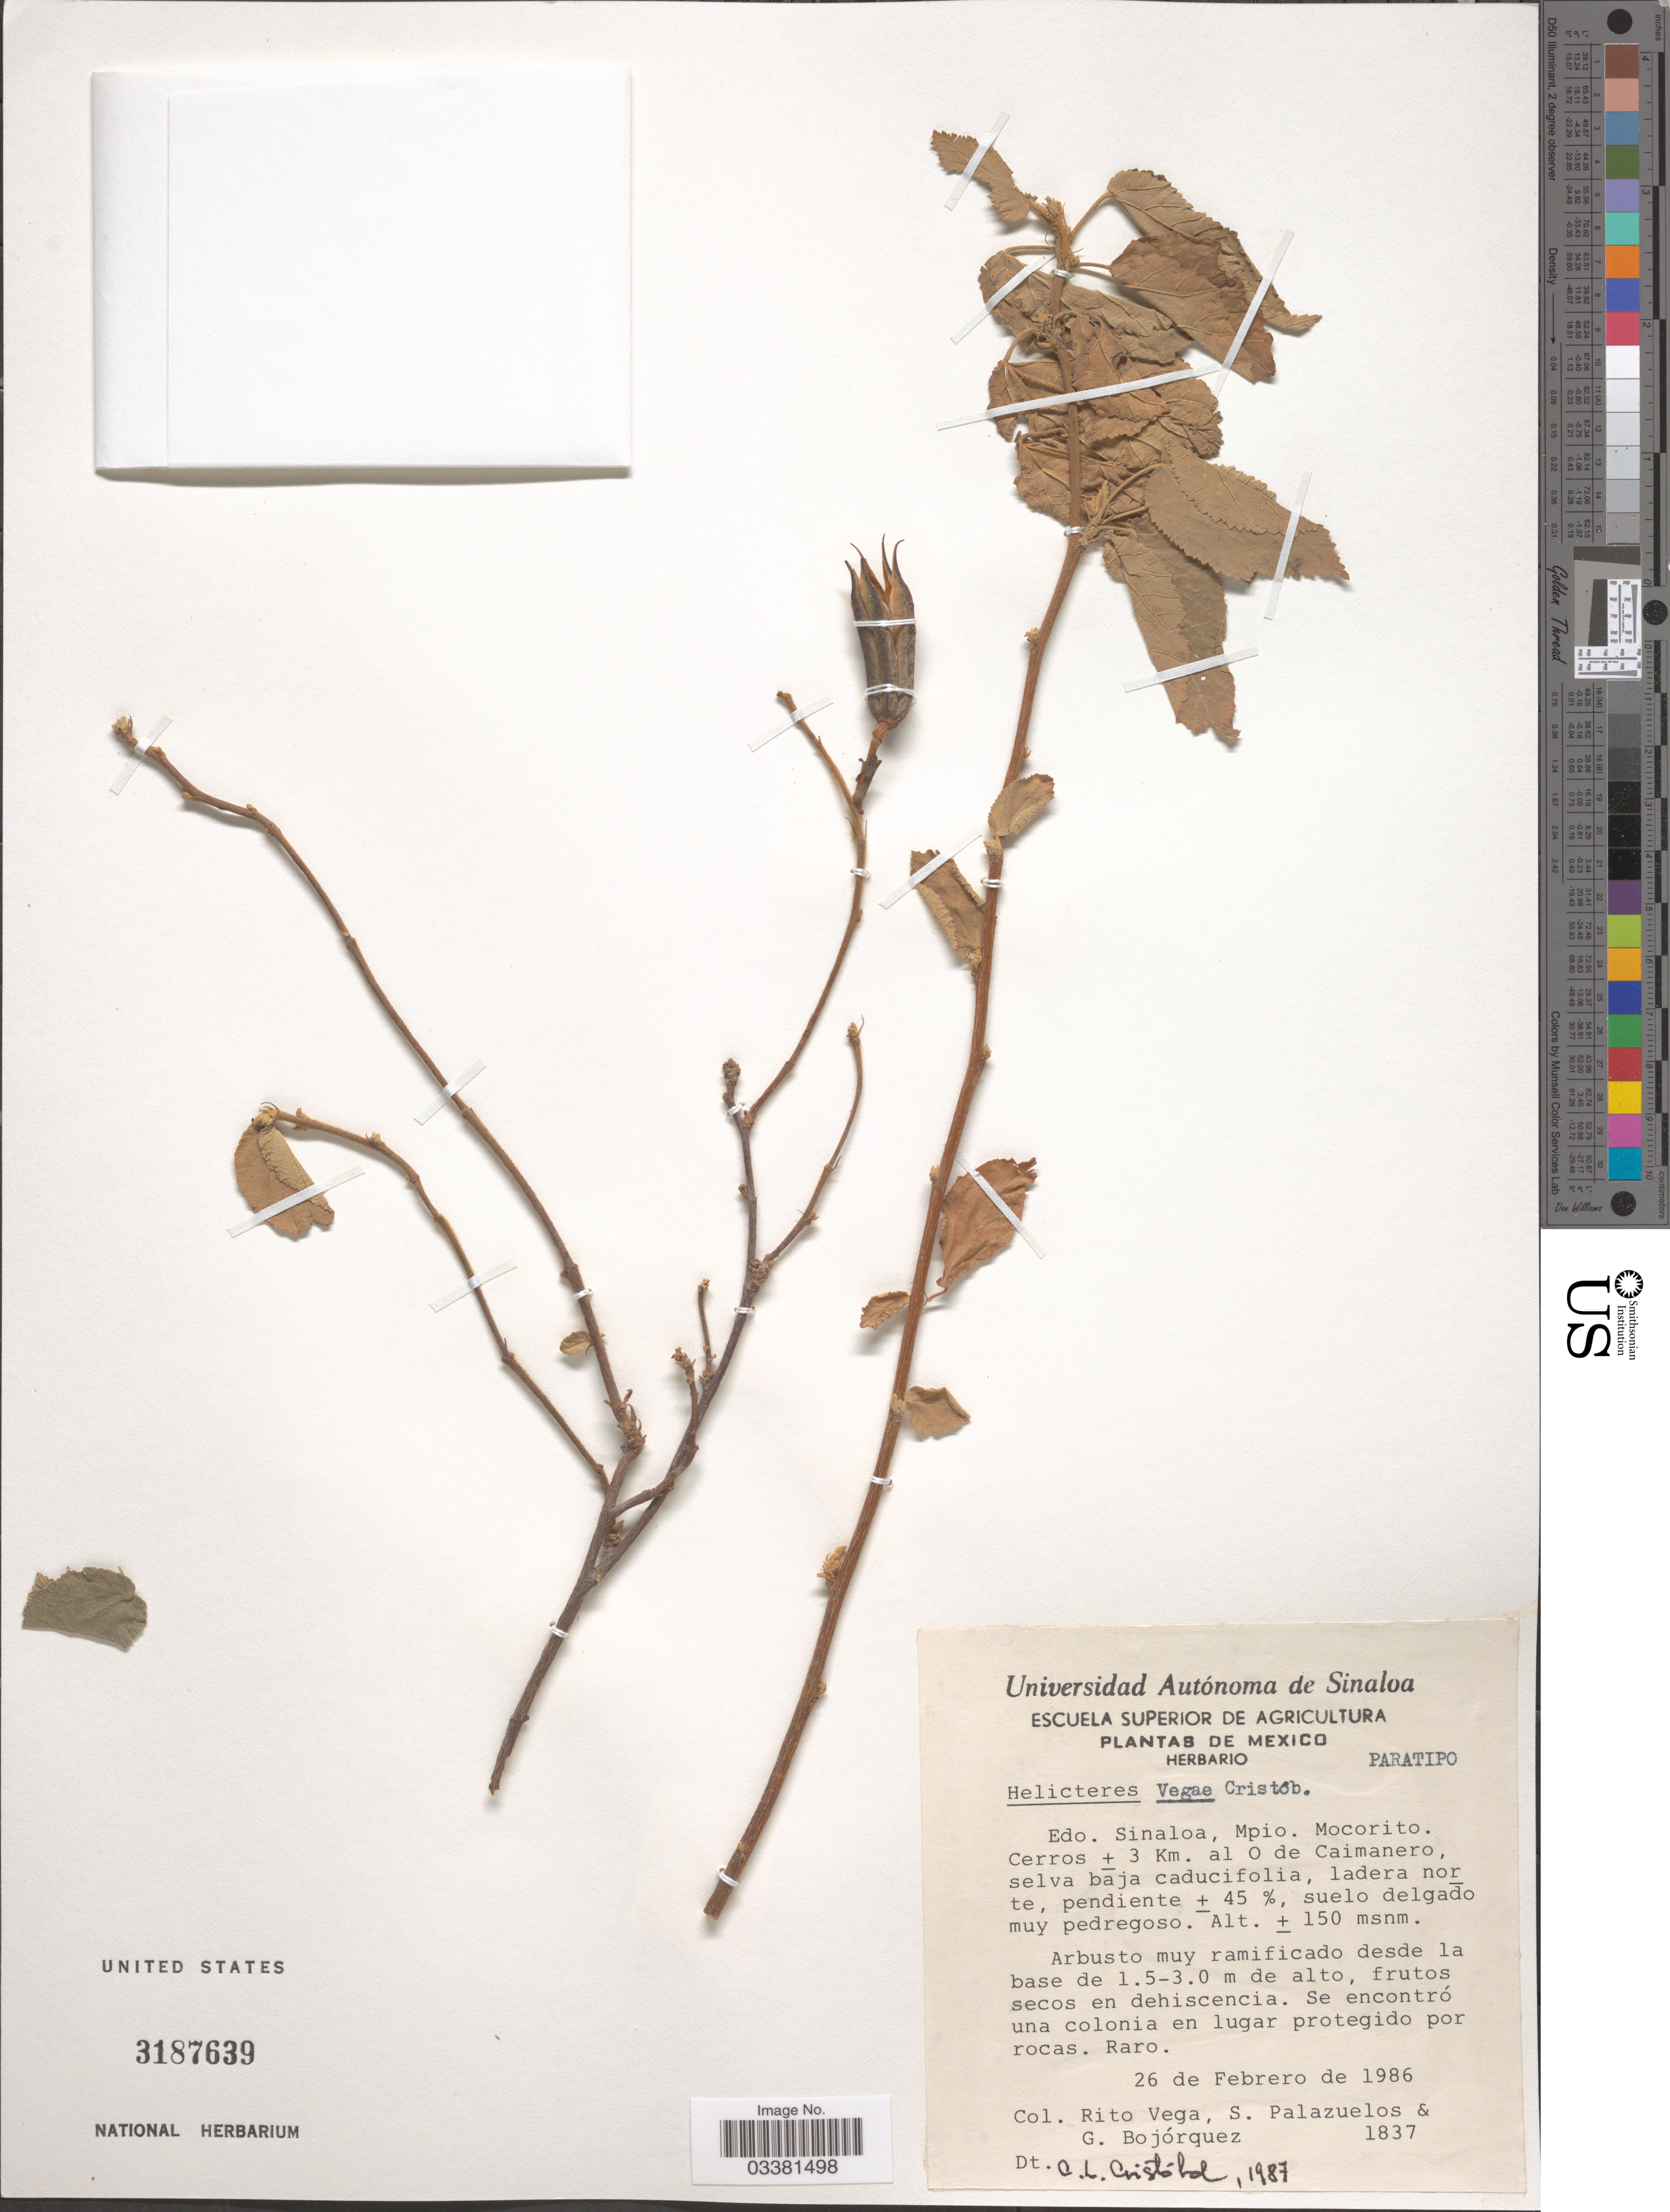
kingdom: Plantae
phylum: Tracheophyta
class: Magnoliopsida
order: Malvales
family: Malvaceae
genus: Helicteres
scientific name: Helicteres vegae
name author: Cristóbal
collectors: R. Vega, S. Palazuelos & G. Bojorquez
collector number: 1837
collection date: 1986-02-26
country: Mexico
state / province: Sinaloa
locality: Mpio. Mocorito. Cerros ± 3 Km. al O de Caimanero.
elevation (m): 150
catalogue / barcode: US 3187639